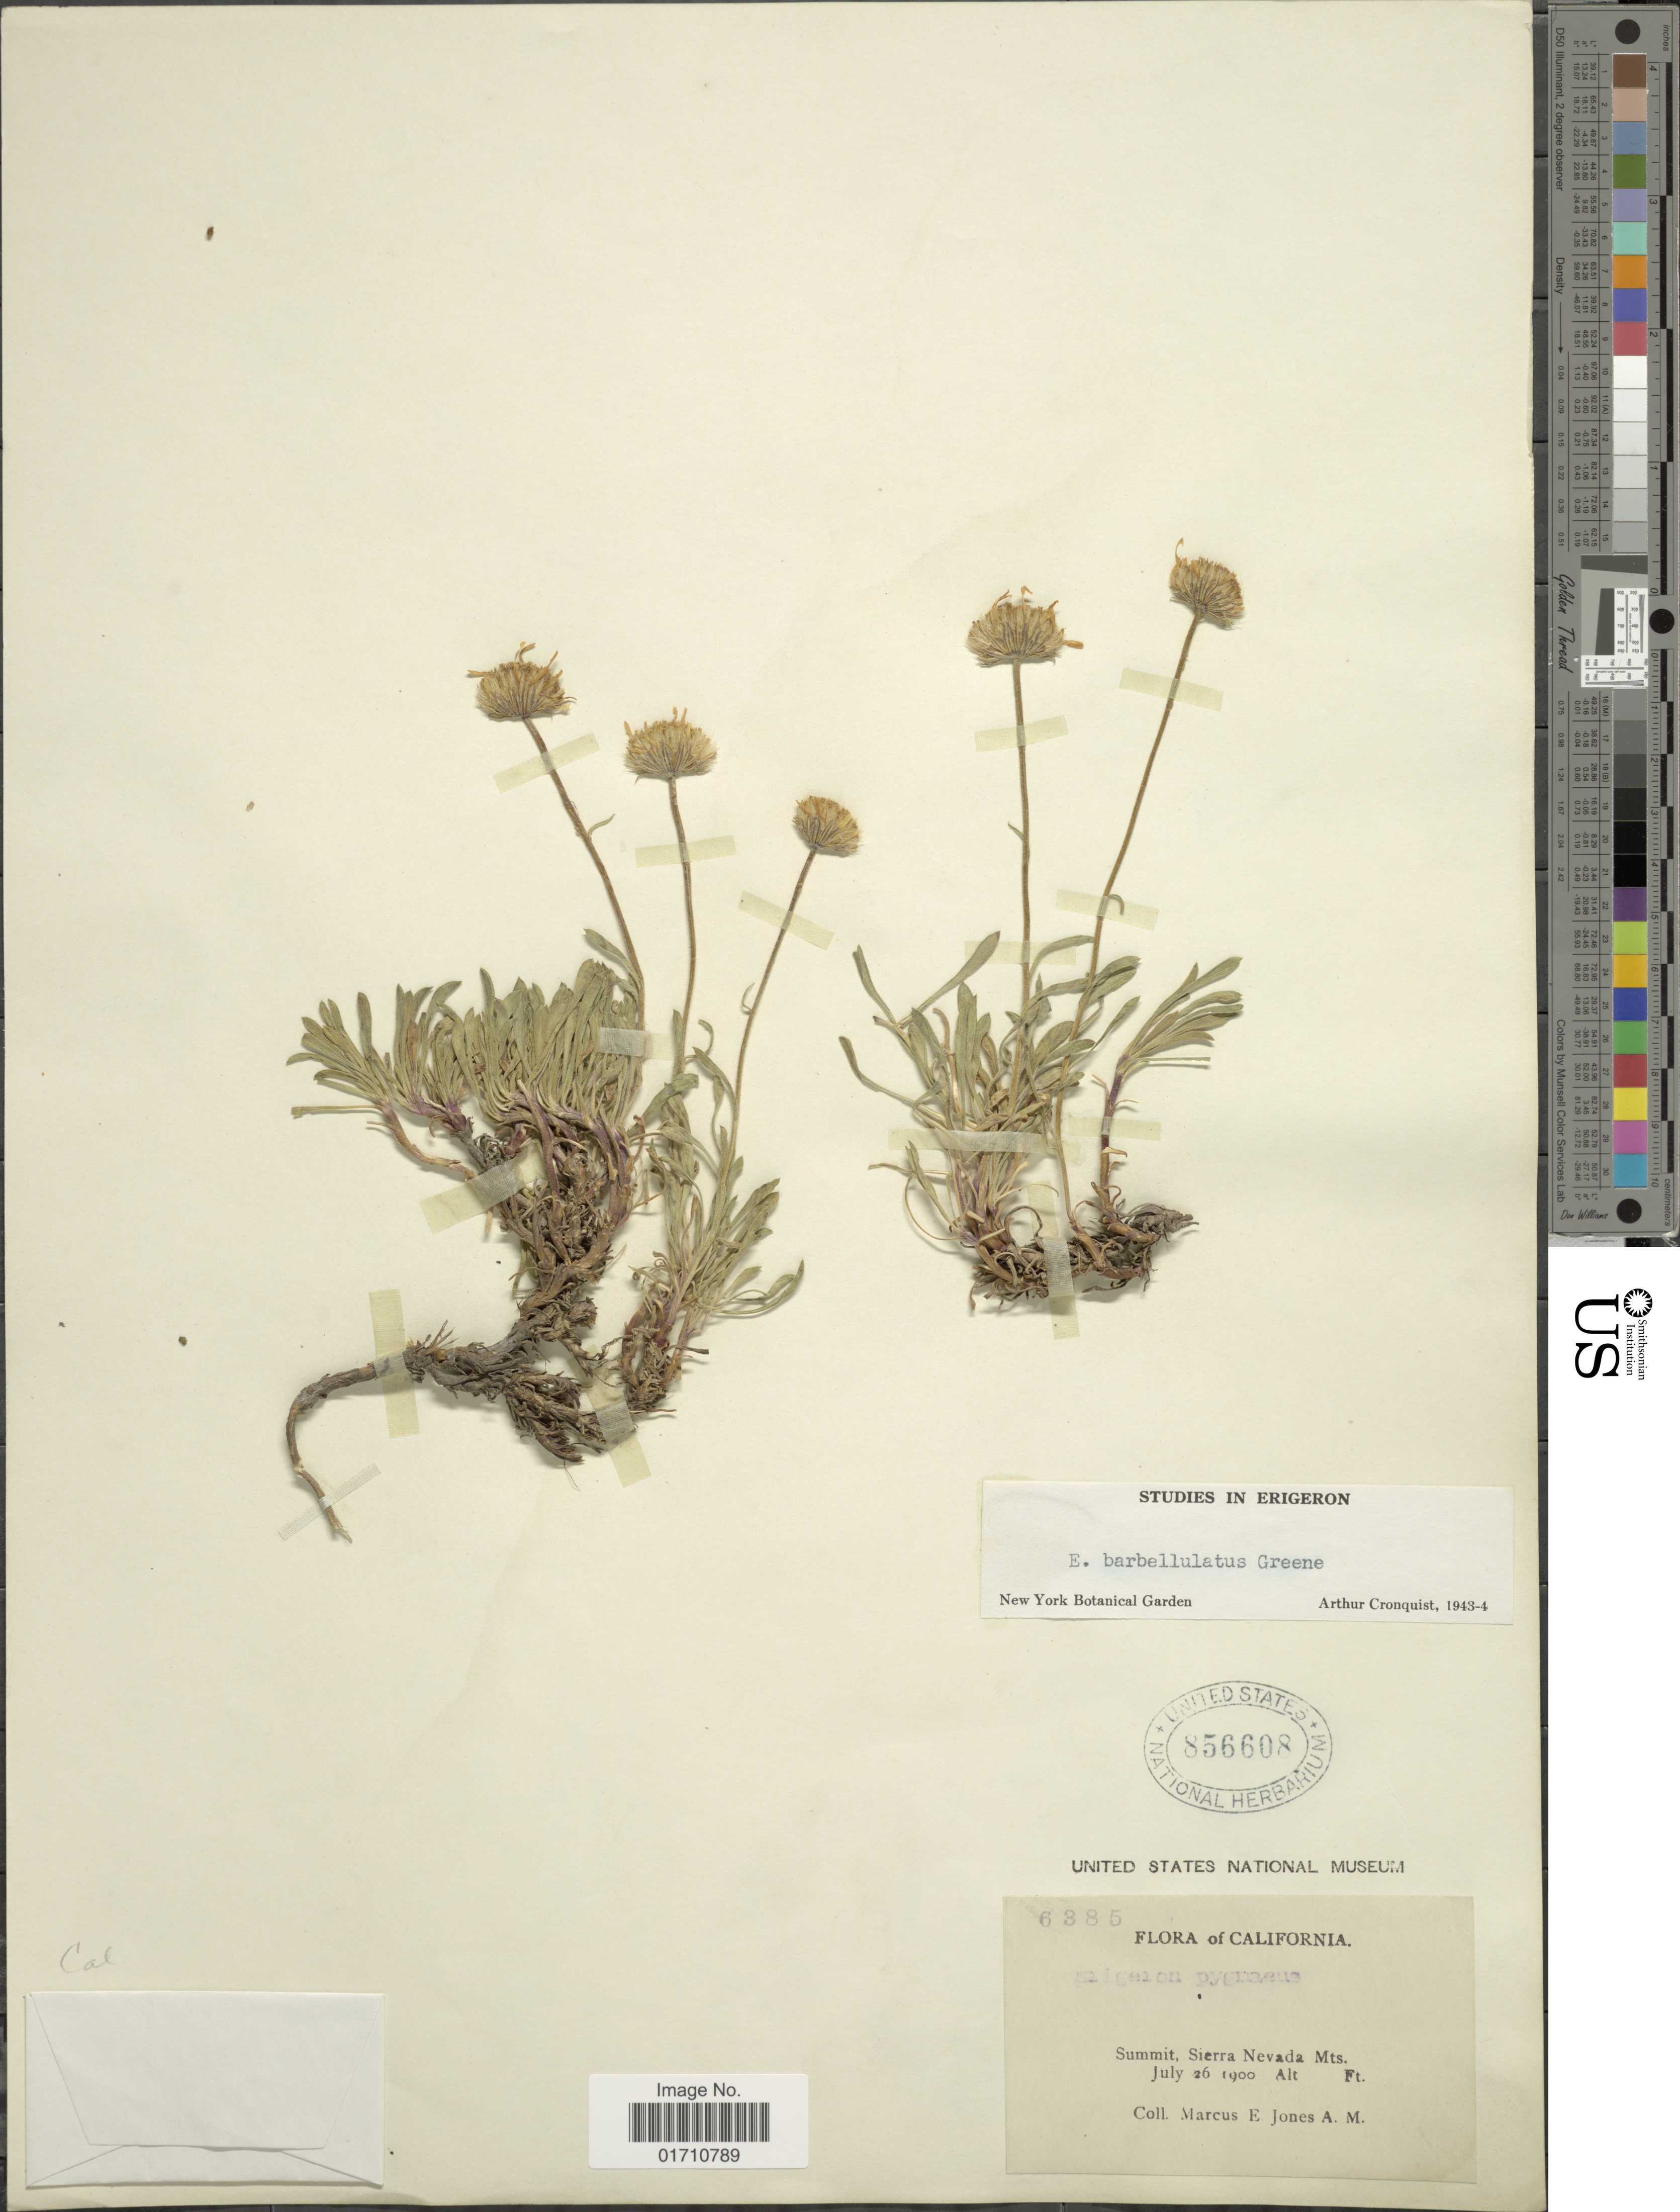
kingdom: Plantae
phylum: Tracheophyta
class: Magnoliopsida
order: Asterales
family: Asteraceae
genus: Erigeron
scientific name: Erigeron barbellulatus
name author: Greene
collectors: M. E. Jones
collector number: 6385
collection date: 1900-07-26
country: United States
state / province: California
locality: Summit, Sierra Nevada Mts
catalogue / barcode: US 856608